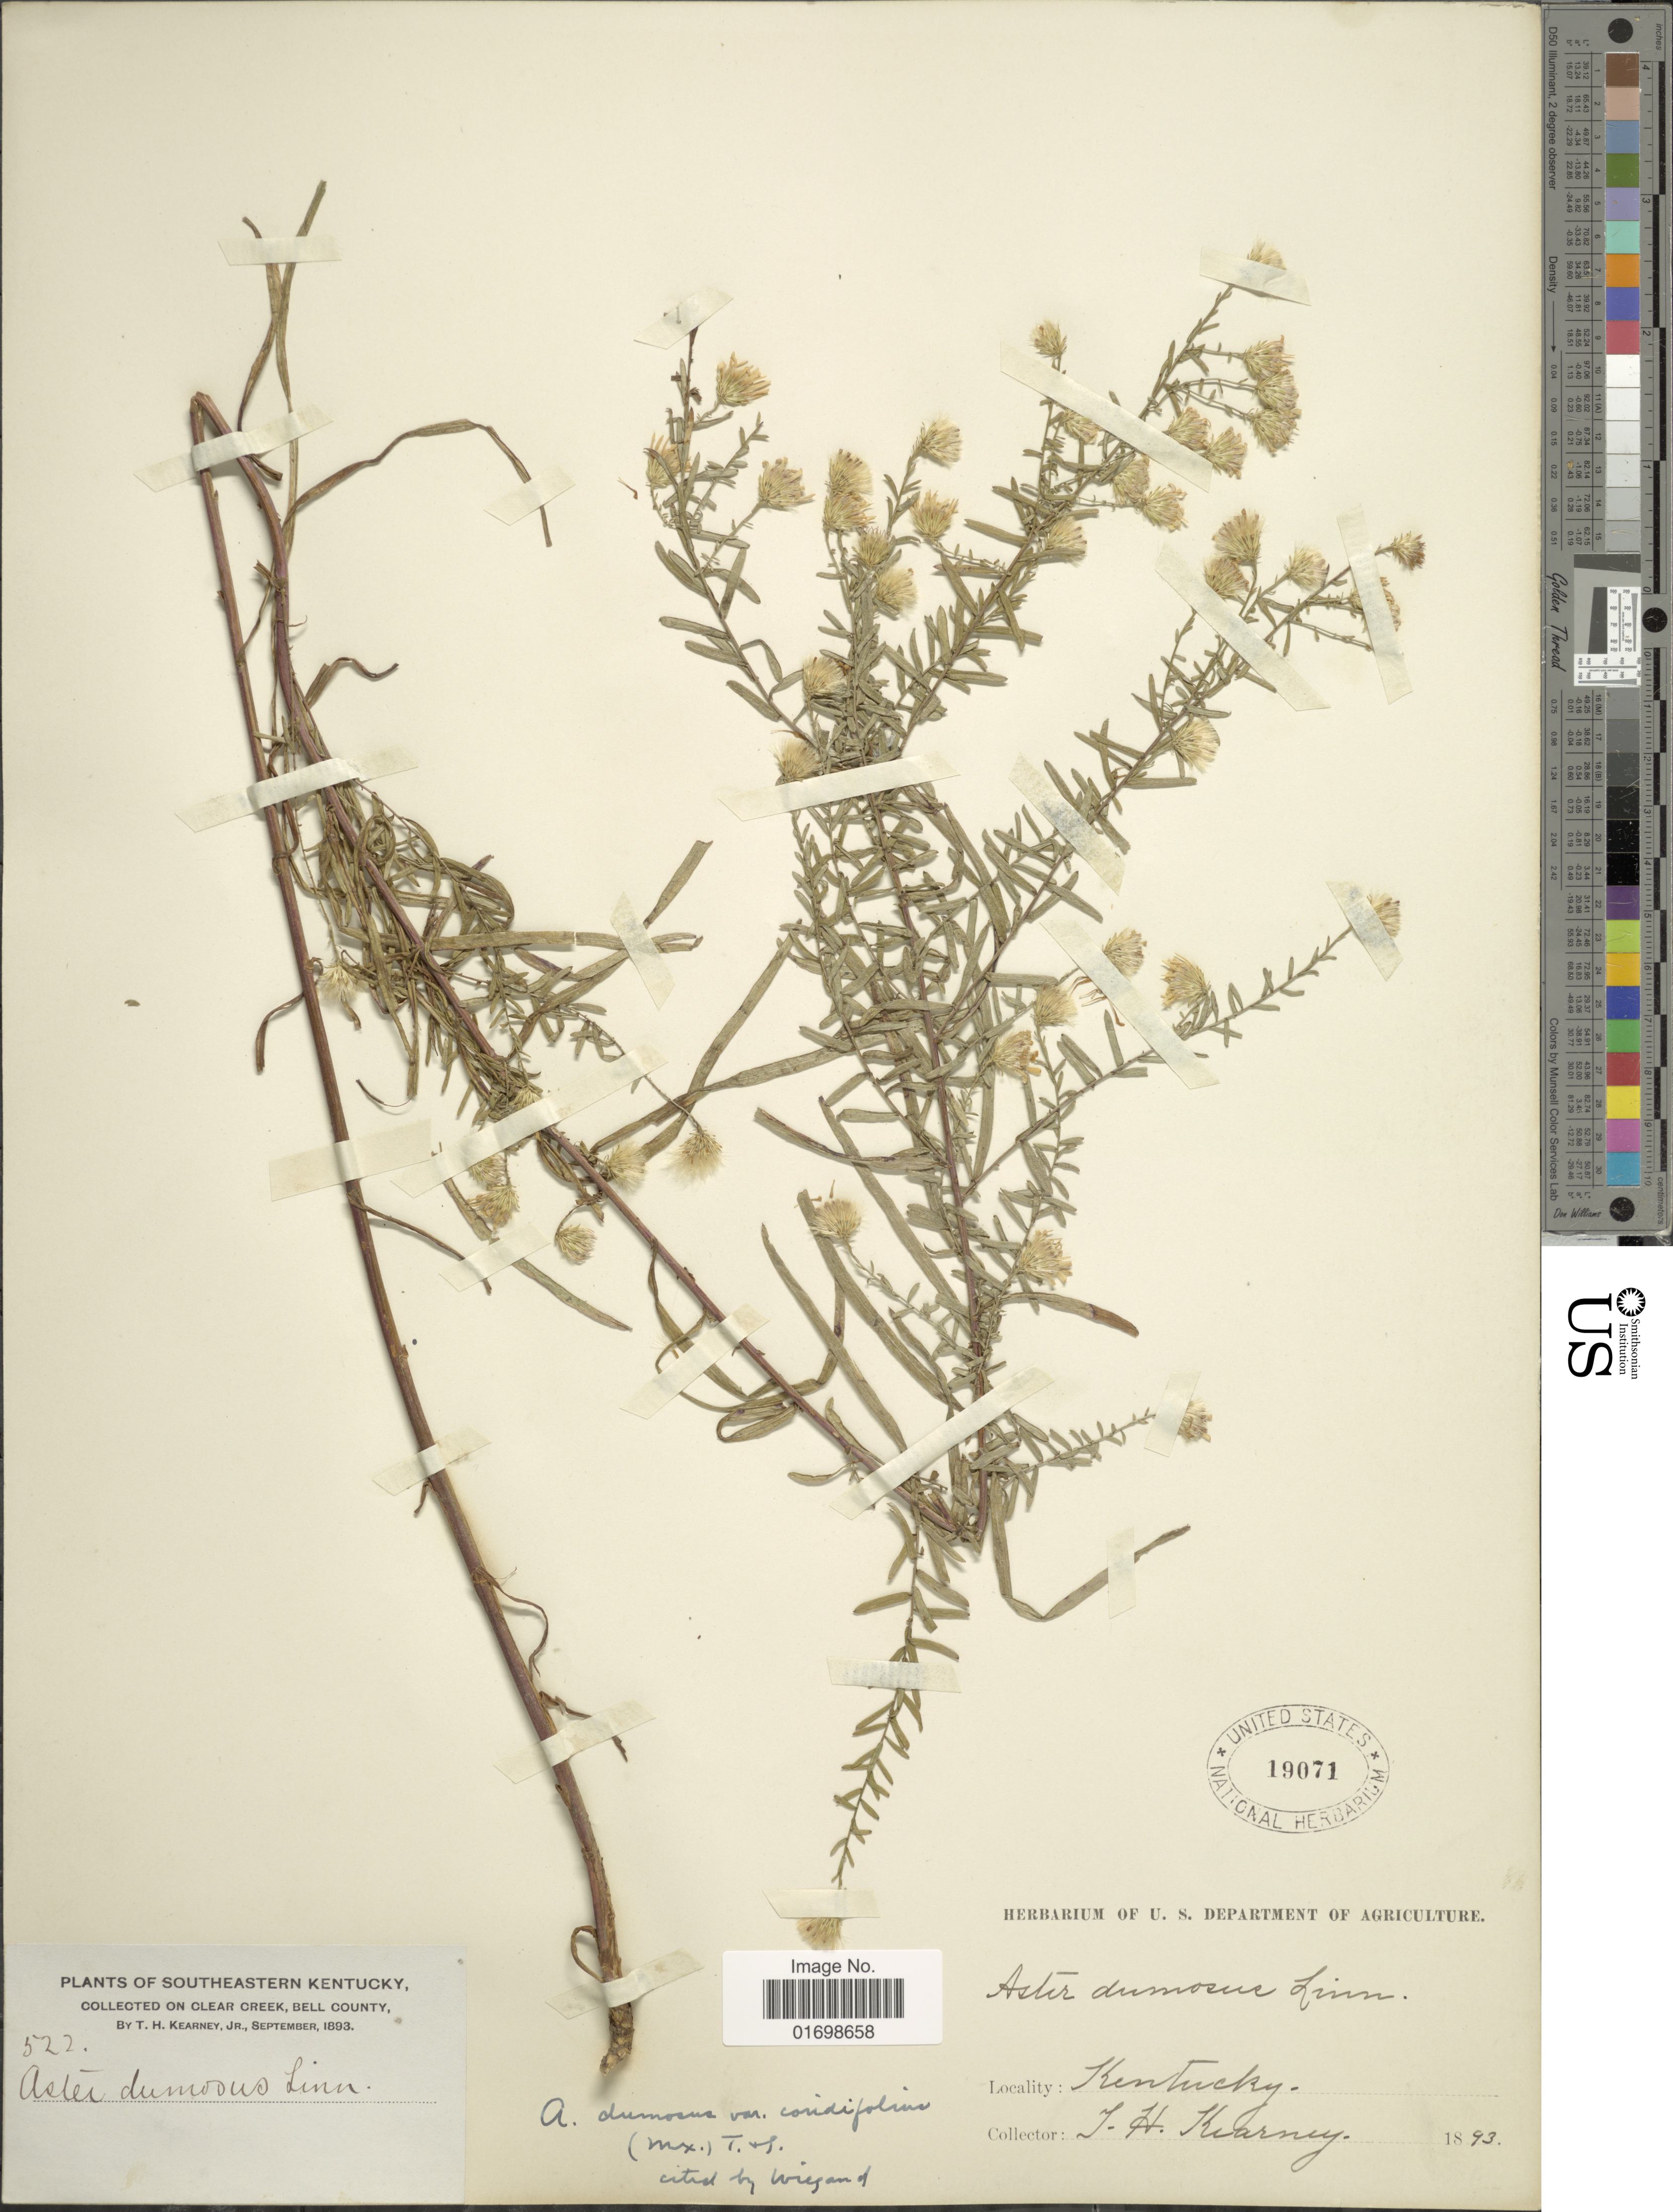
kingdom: Plantae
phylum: Tracheophyta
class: Magnoliopsida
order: Asterales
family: Asteraceae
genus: Symphyotrichum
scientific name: Symphyotrichum dumosum var. coridifolium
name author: (Michx.) Semple et al.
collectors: T. H. Kearney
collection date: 1893-09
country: United States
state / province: Kentucky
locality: Southeastern Kentucky, Clear Creek Bell County.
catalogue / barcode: US 19071